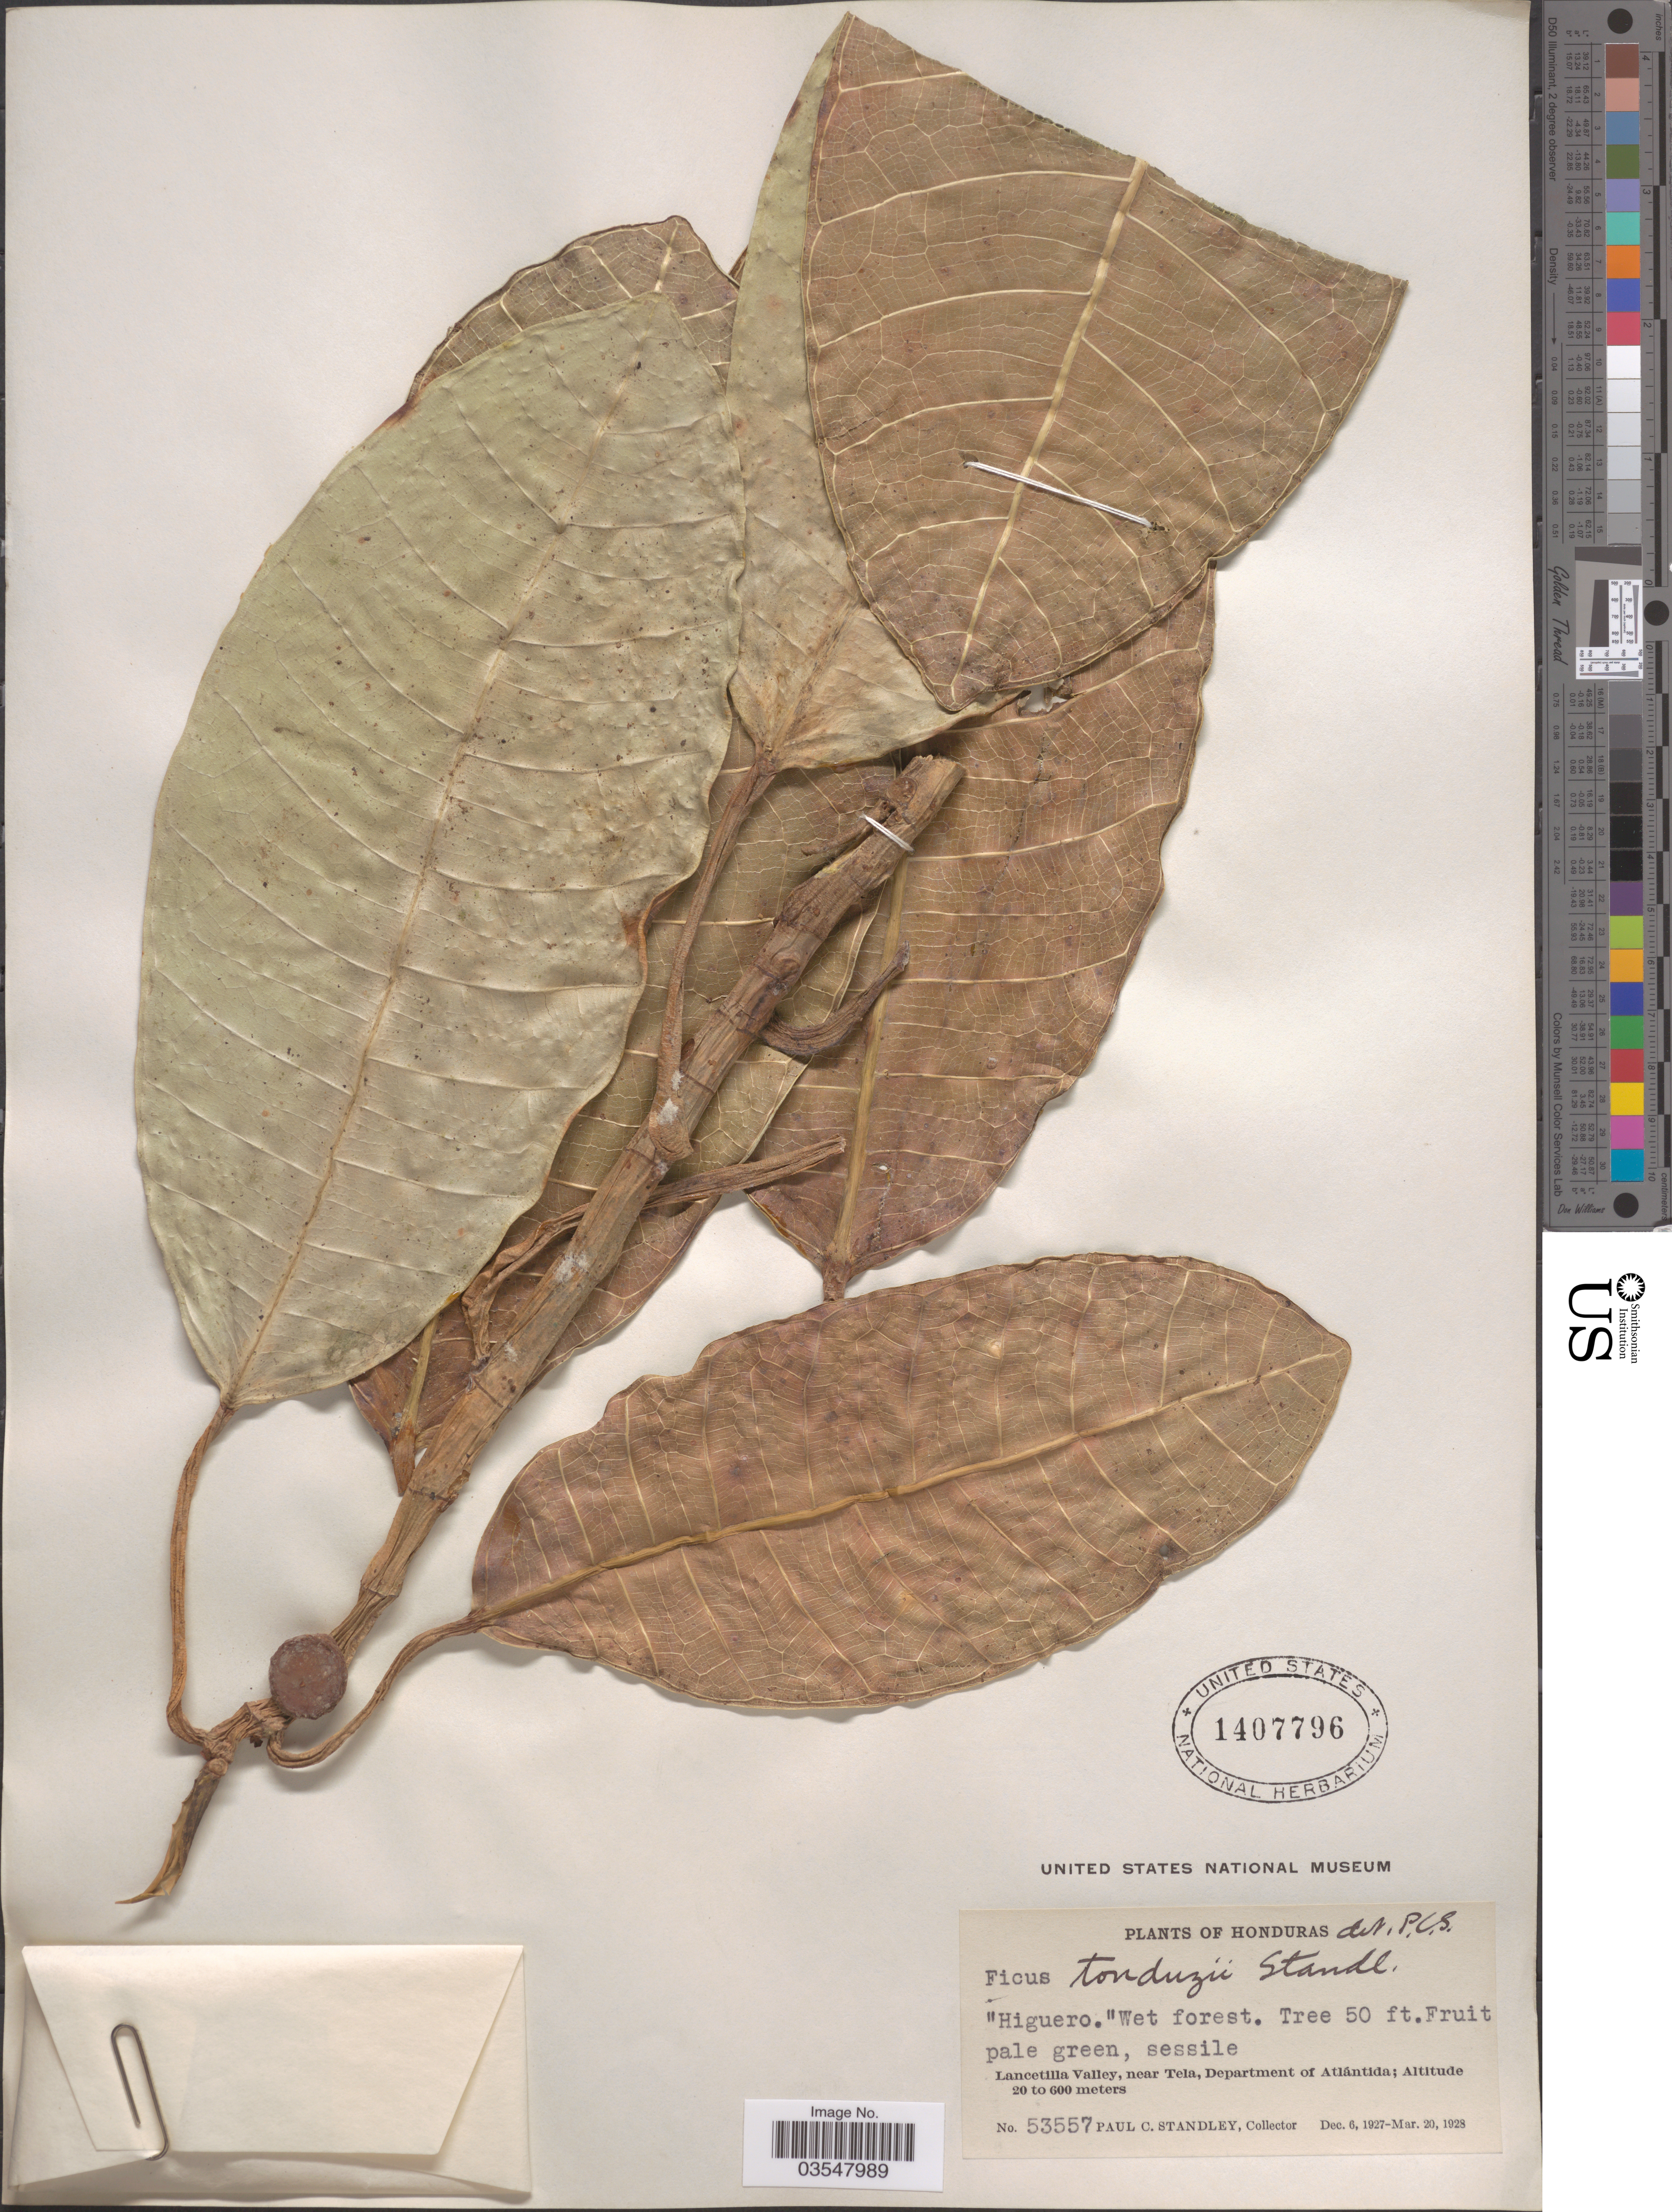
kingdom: Plantae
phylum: Tracheophyta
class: Magnoliopsida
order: Rosales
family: Moraceae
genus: Ficus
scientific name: Ficus tonduzii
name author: Standl.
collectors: P. C. Standley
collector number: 53557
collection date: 1927-12-06/1928-03-20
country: Honduras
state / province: Atlantida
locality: Lancetilla Valley, near Tela, Department of Atlántida.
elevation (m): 20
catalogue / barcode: US 1407796